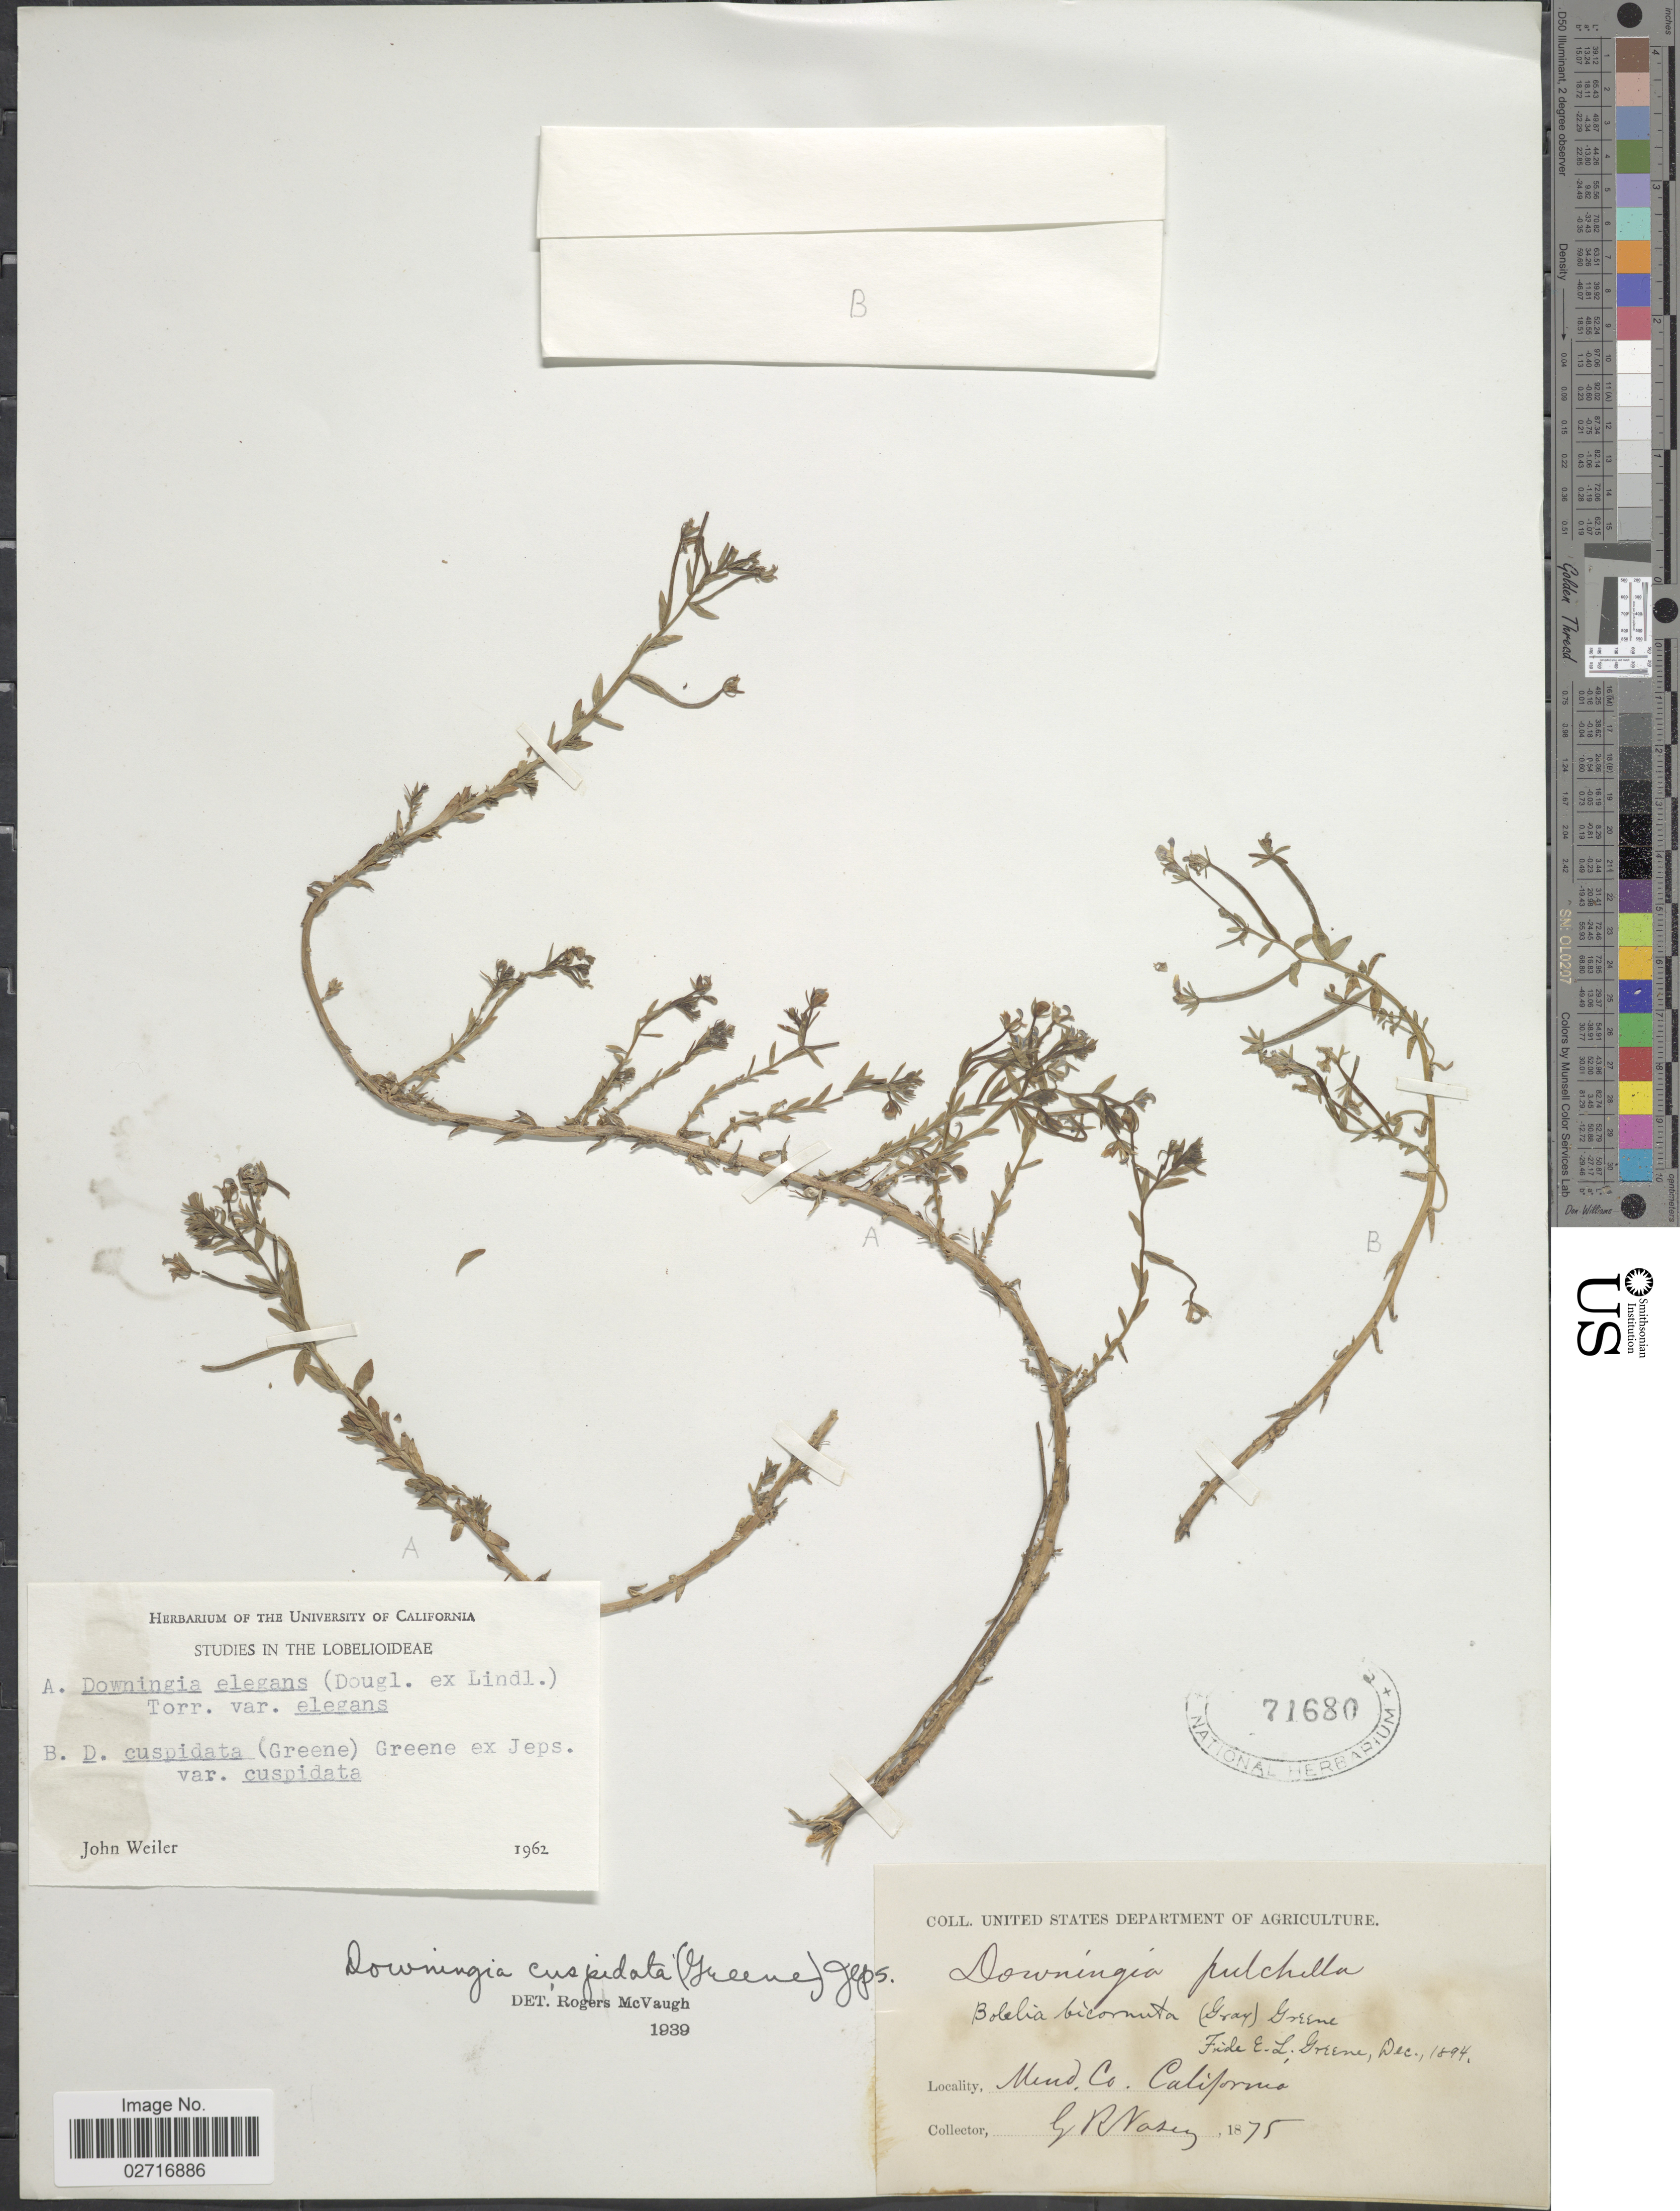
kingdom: Plantae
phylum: Tracheophyta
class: Magnoliopsida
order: Asterales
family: Campanulaceae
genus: Downingia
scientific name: Downingia elegans var. elegans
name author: (Douglas ex Lindl.) Torr. ex A. Gray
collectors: G. R. Vasey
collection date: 1875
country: United States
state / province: California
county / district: Mendocino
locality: Mend. Co. [Mendocino Co.]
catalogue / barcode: US 71680